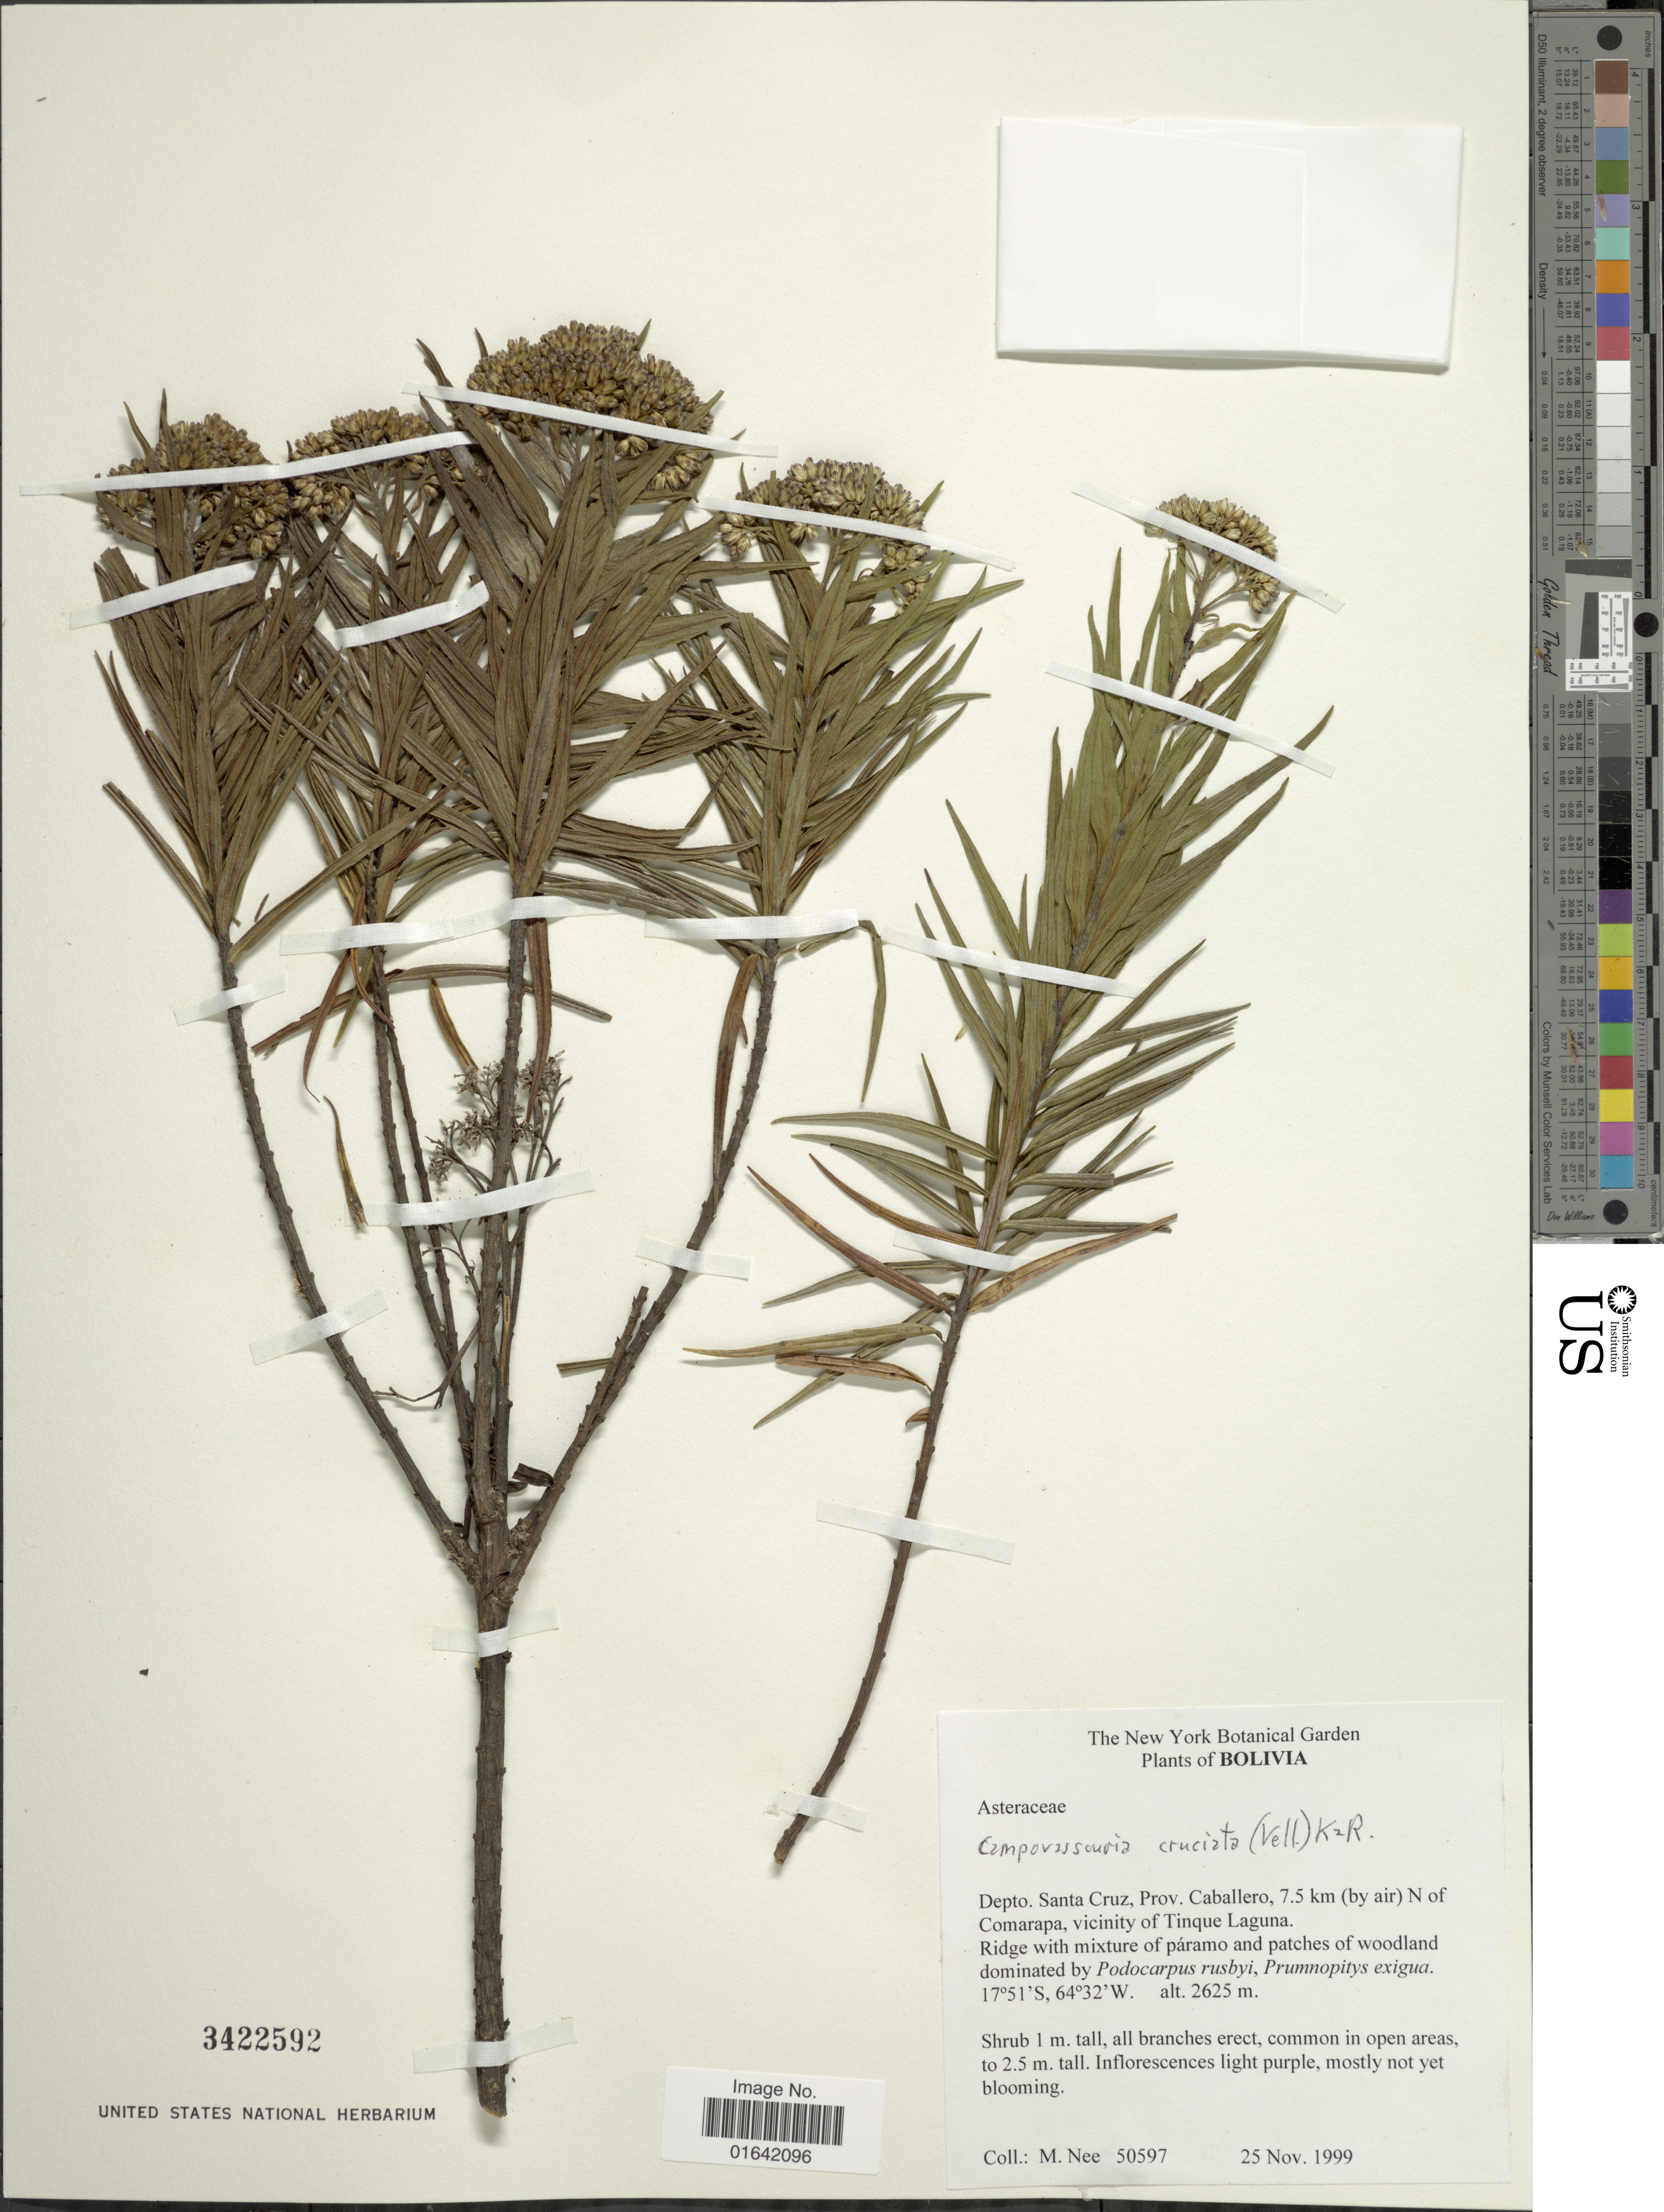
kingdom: Plantae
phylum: Tracheophyta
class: Magnoliopsida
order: Asterales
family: Asteraceae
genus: Campovassouria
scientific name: Campovassouria bupleurifolia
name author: (DC.) R.M. King & H. Rob.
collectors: M. Nee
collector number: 50597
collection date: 1999-11-25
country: Bolivia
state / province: Santa Cruz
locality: Prov. Caballero, 7.5 km (by air) N of Comarapa, vicinity of Tinque Laguna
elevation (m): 2625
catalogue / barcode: US 3422592